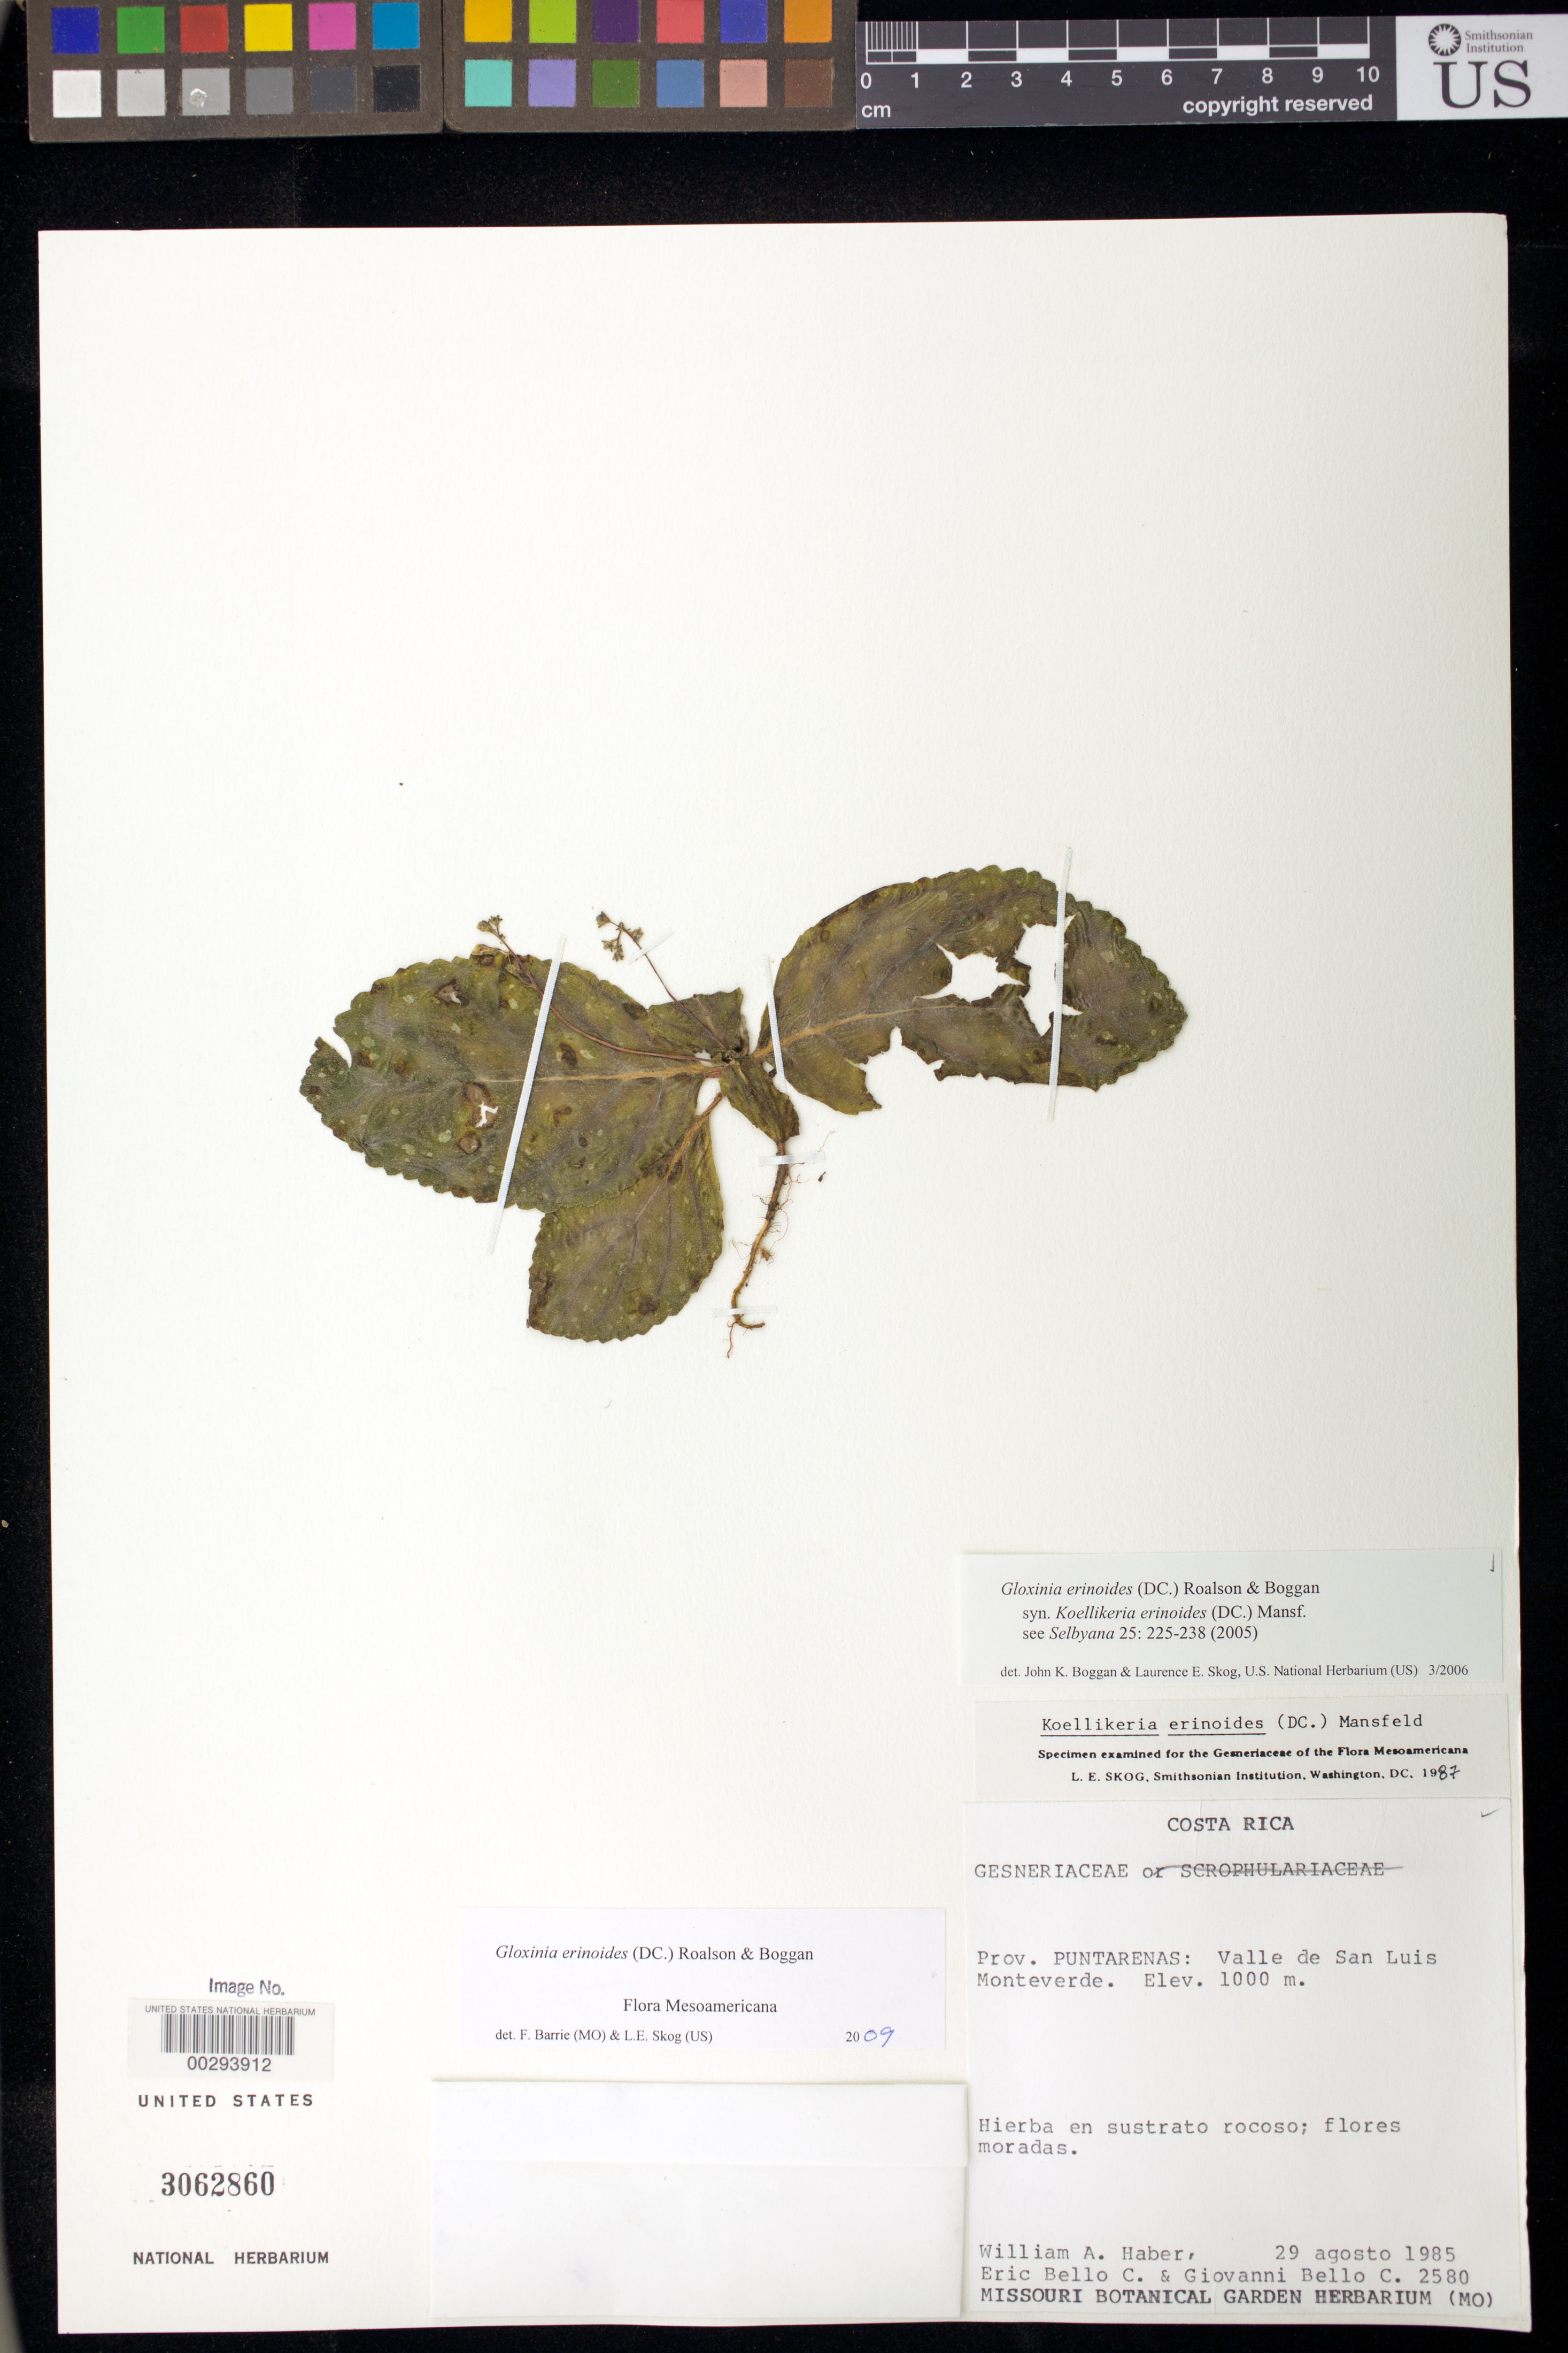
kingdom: Plantae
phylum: Tracheophyta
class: Magnoliopsida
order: Lamiales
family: Gesneriaceae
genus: Gloxinia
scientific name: Gloxinia erinoides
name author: (DC.) Roalson & Boggan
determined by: Boggan, J. K.; Skog, L. E.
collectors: W. A. Haber, E. Bello C. & G. Bello-C.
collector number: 2580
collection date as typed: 29 Aug 1985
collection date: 1985-08-29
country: Costa Rica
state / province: Puntarenas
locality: Valle de San Luis Monteverde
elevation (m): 1000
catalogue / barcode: US 3062860